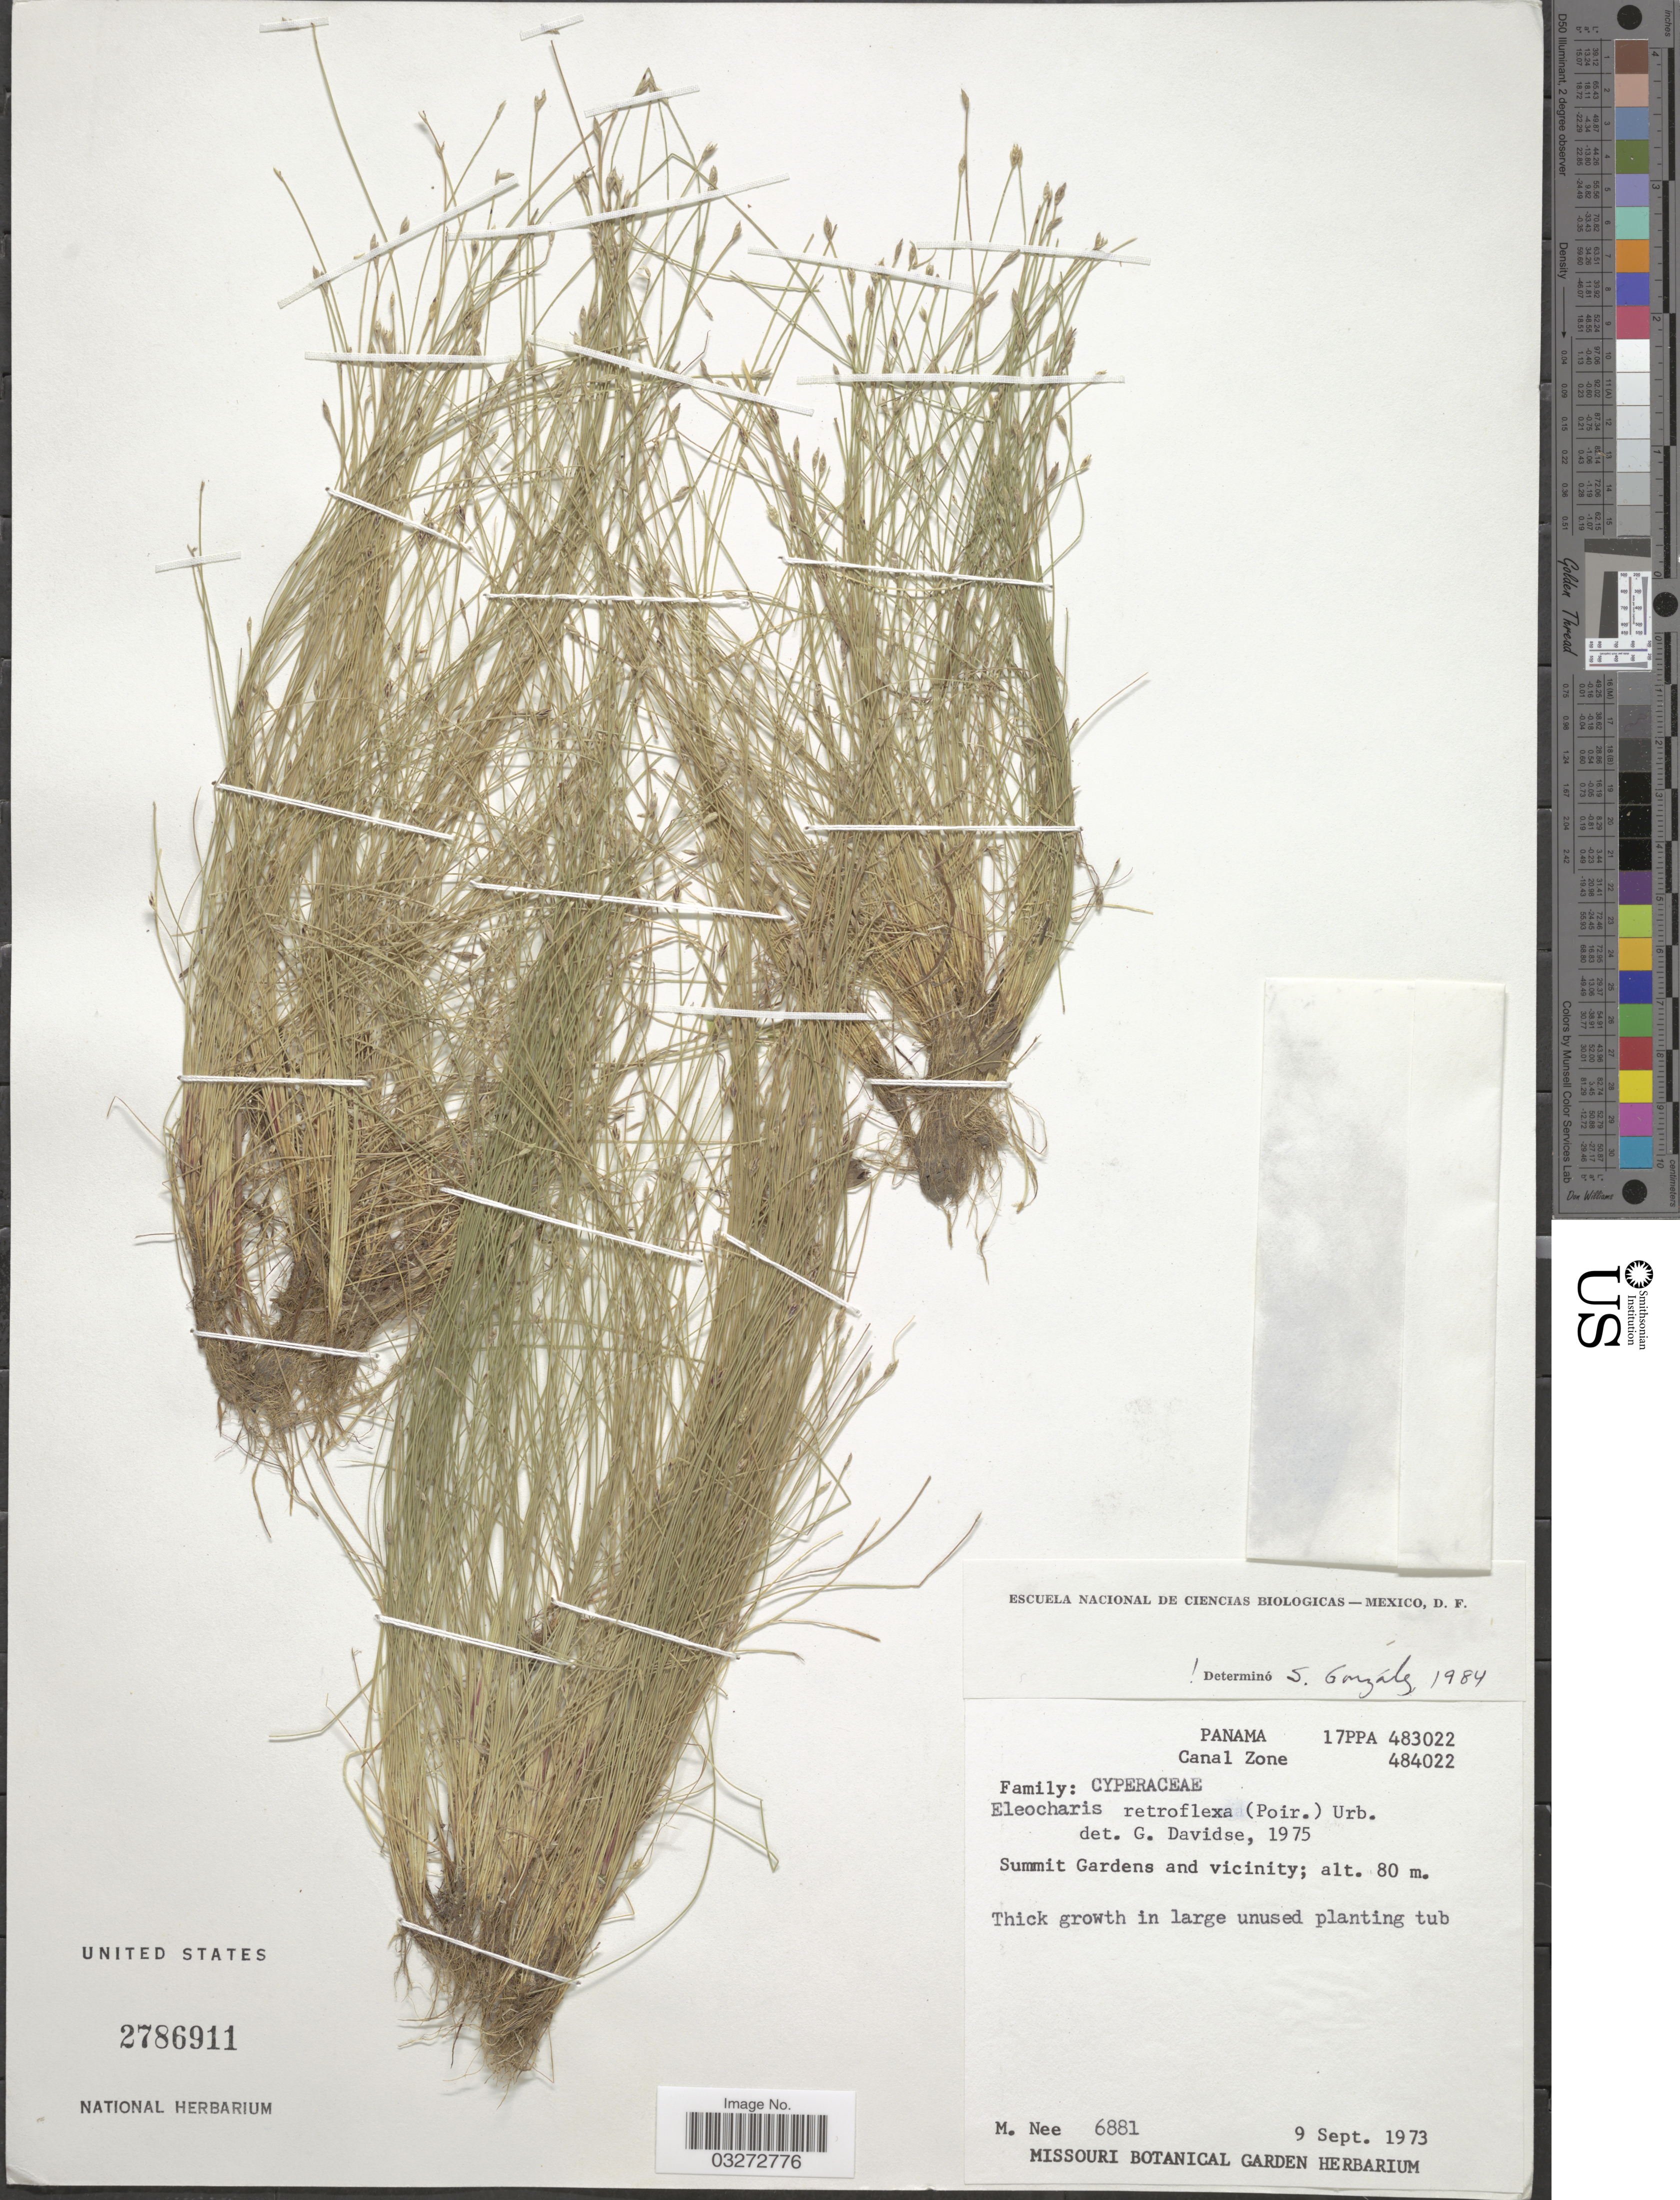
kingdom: Plantae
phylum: Tracheophyta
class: Liliopsida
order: Poales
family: Cyperaceae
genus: Eleocharis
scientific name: Eleocharis retroflexa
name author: (Poir.) Urb.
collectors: M. Nee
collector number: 6881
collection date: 1973-09-09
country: Panama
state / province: Colón / Panamá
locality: Canal Zone. Summit Gardens and vicinity.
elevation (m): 80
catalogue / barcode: US 2786911